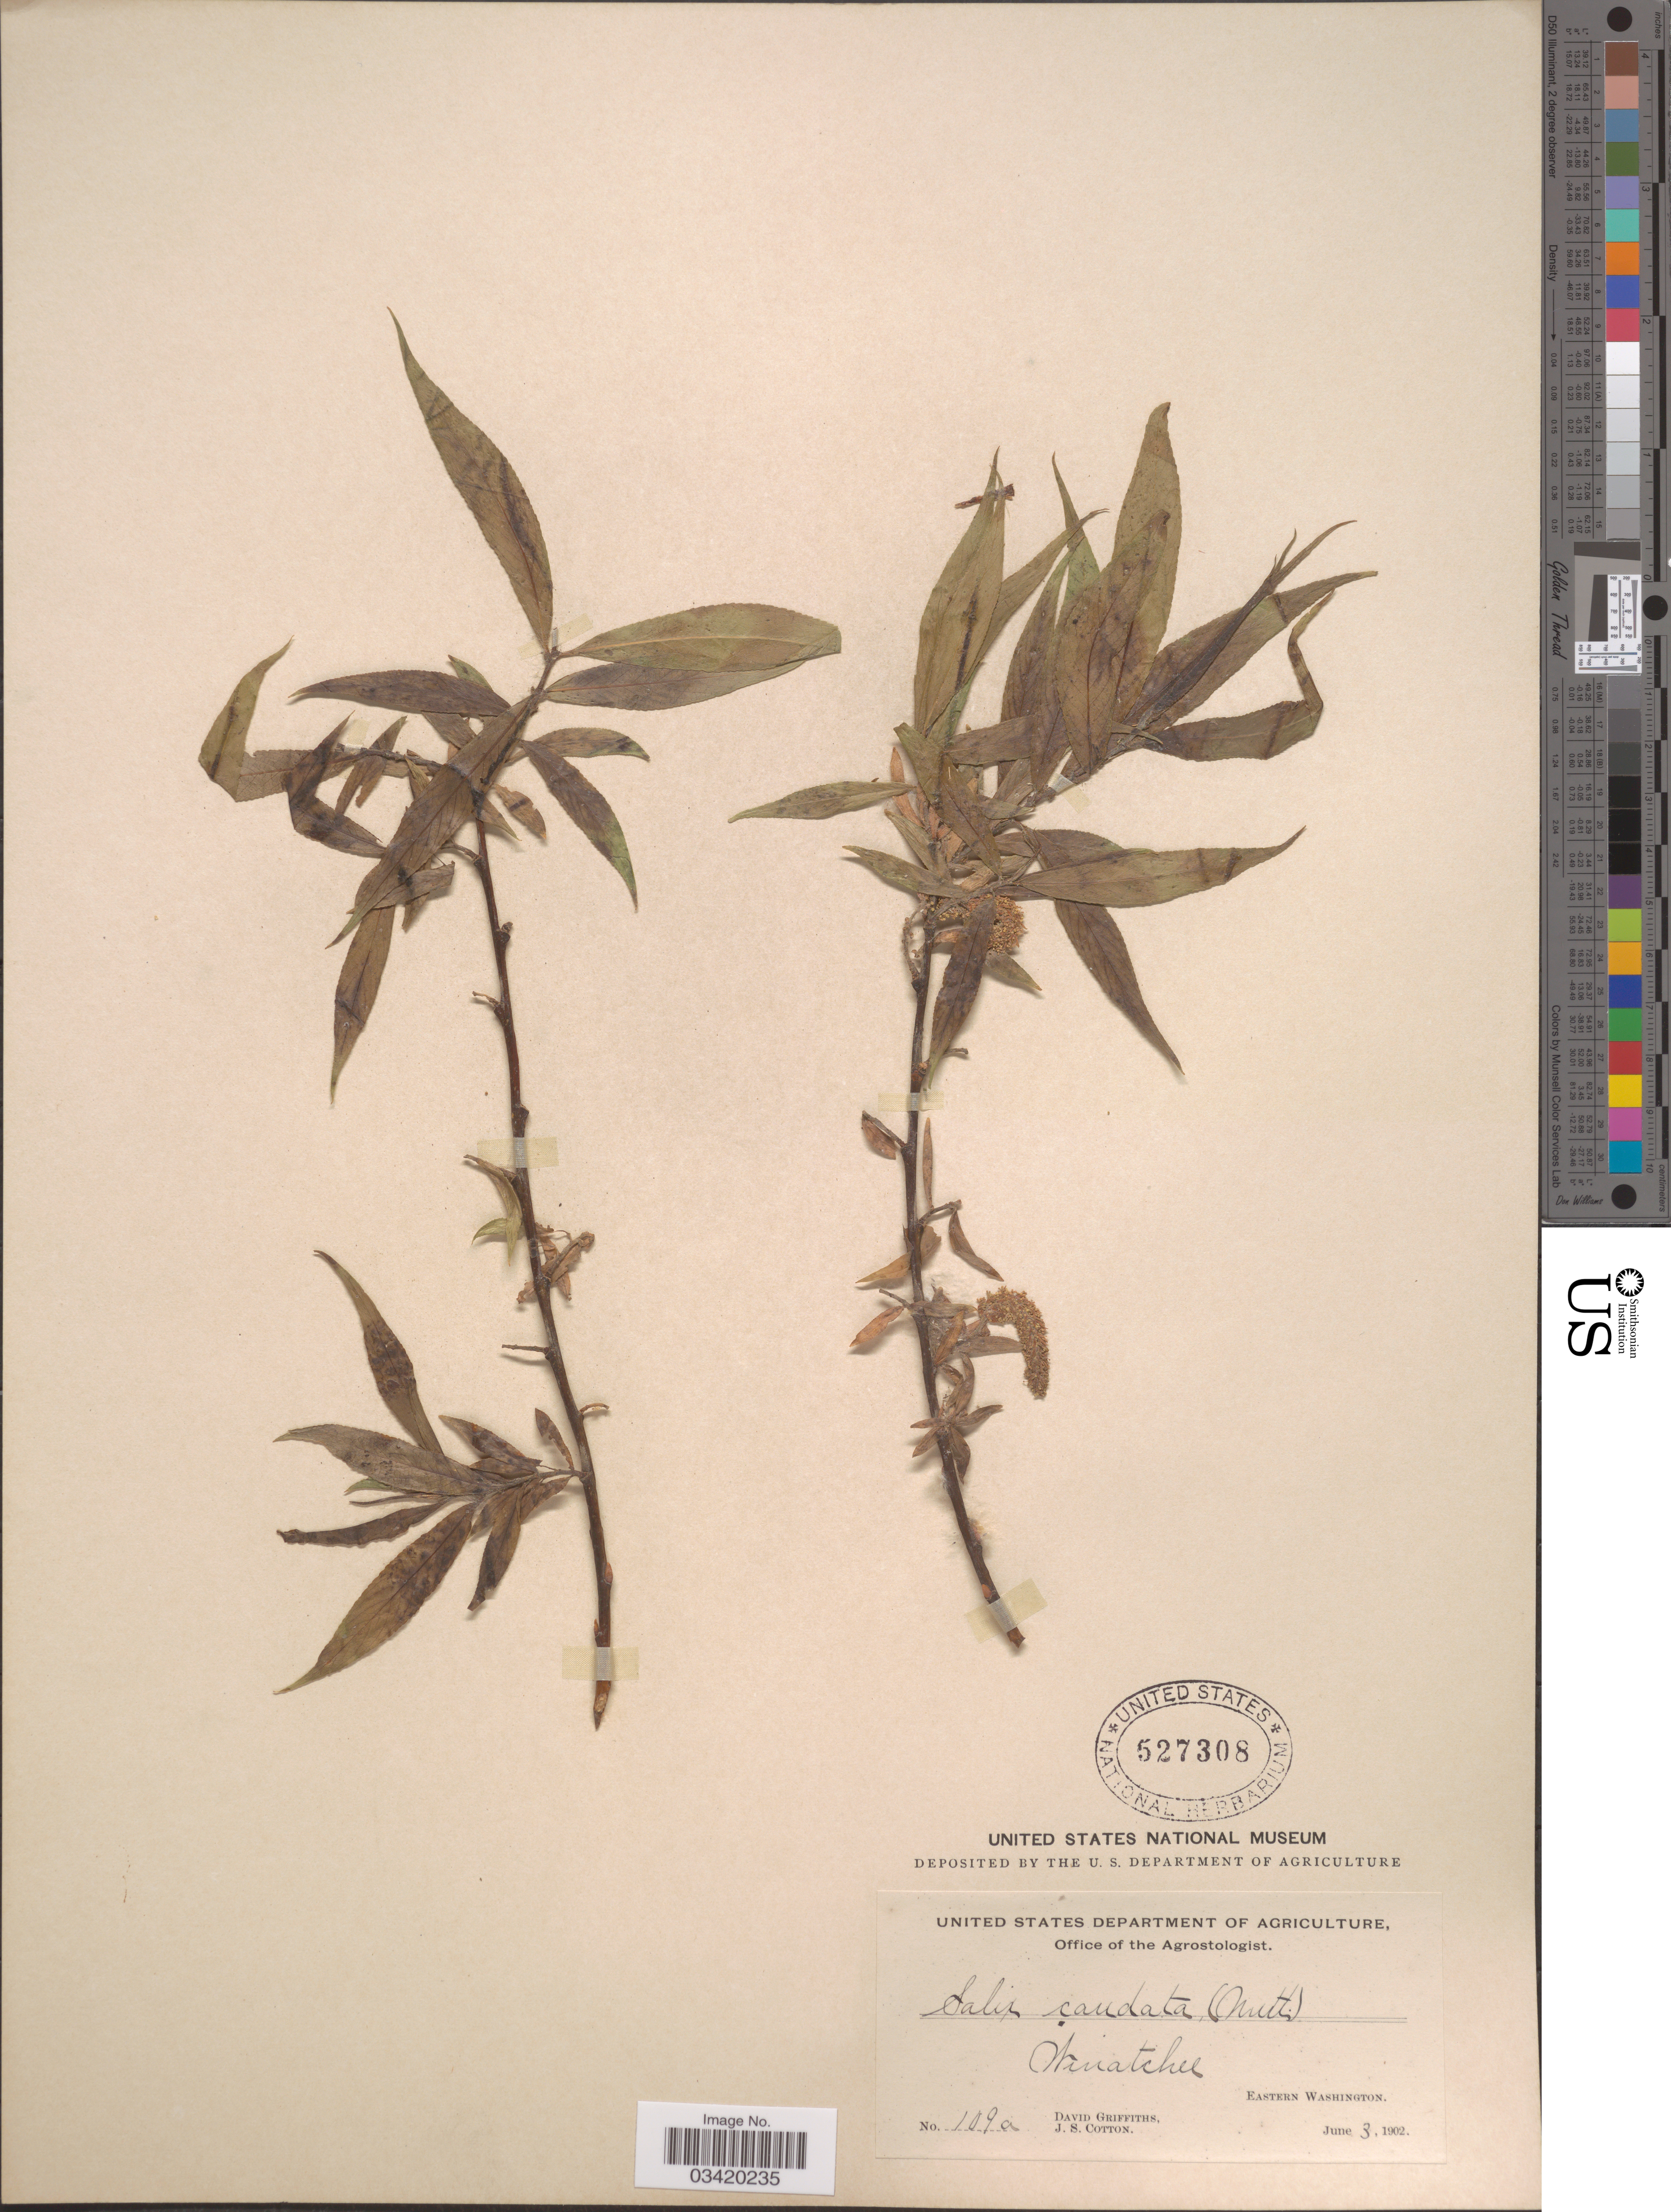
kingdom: Plantae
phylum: Tracheophyta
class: Magnoliopsida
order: Malpighiales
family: Salicaceae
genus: Salix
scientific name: Salix fendleriana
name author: Andersson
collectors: D. Griffiths & J. S. Cotton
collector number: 109a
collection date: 1902-06-03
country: United States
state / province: Washington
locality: Winatchee. Eastern Washington.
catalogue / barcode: US 527308